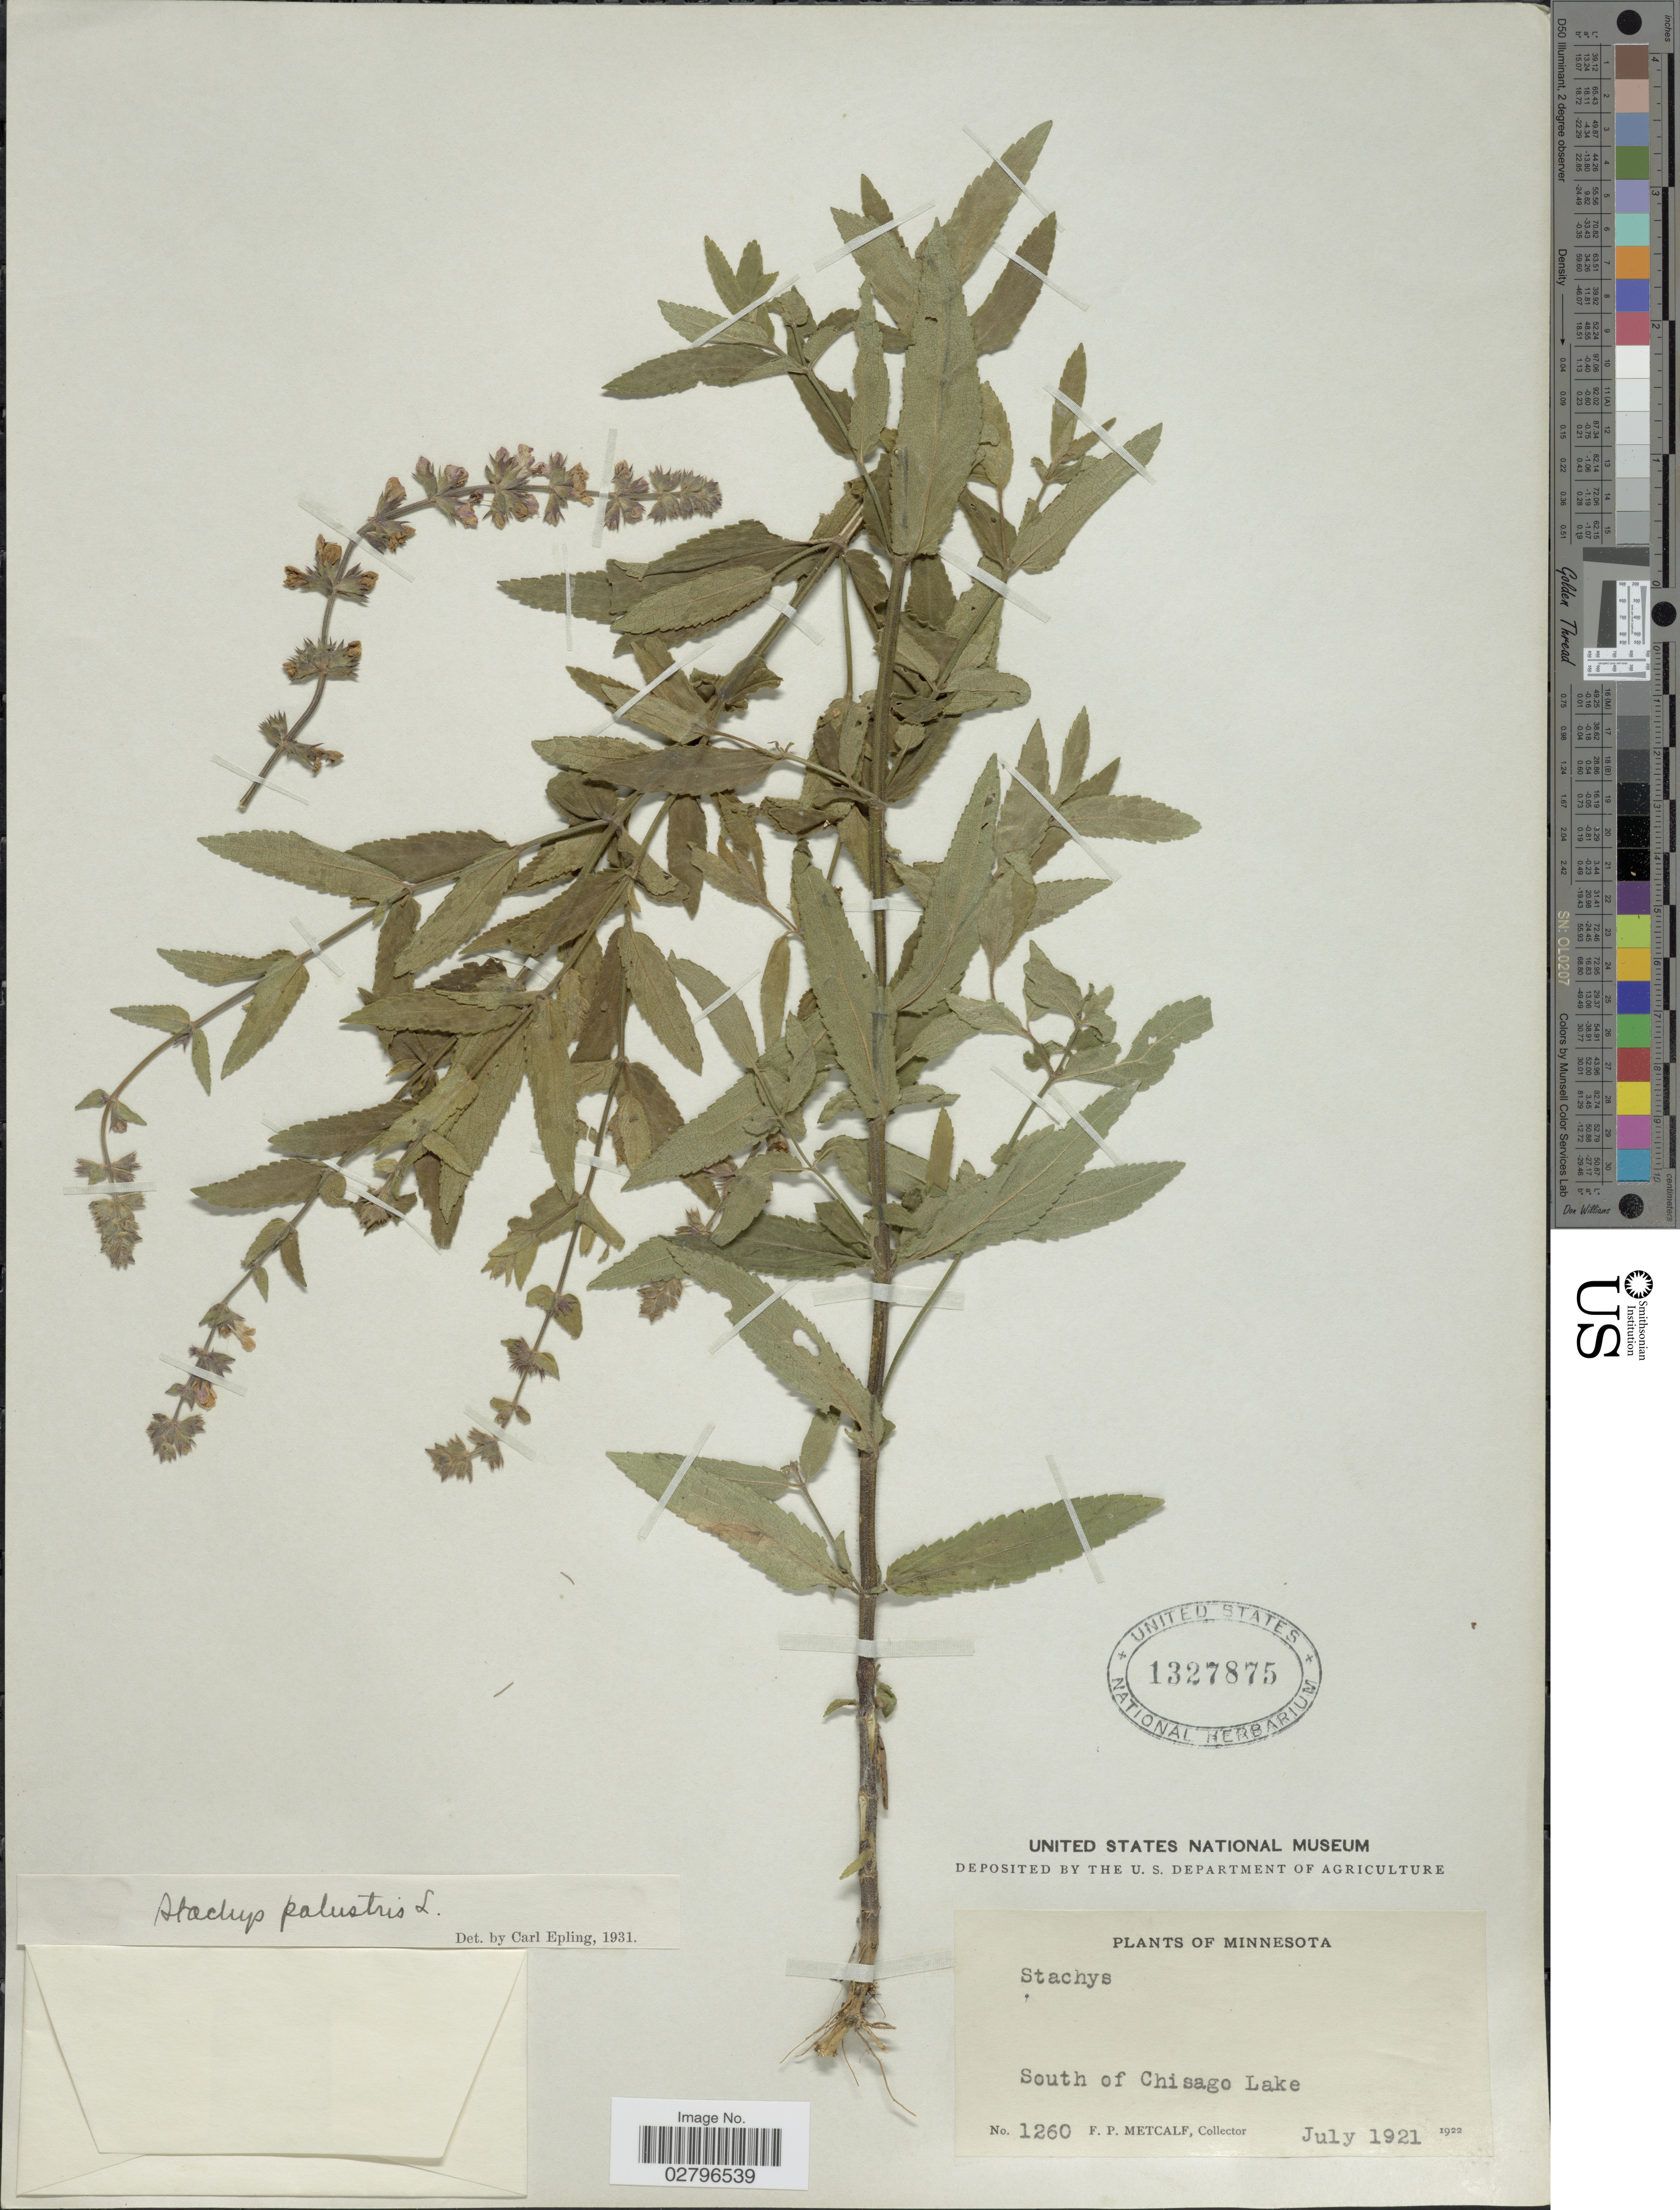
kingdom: Plantae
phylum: Tracheophyta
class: Magnoliopsida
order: Lamiales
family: Lamiaceae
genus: Stachys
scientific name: Stachys palustris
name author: L.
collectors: F. Metcalf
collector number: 1260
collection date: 1921-07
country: United States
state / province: Minnesota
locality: South of Chisago Lake.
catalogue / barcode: US 1327875